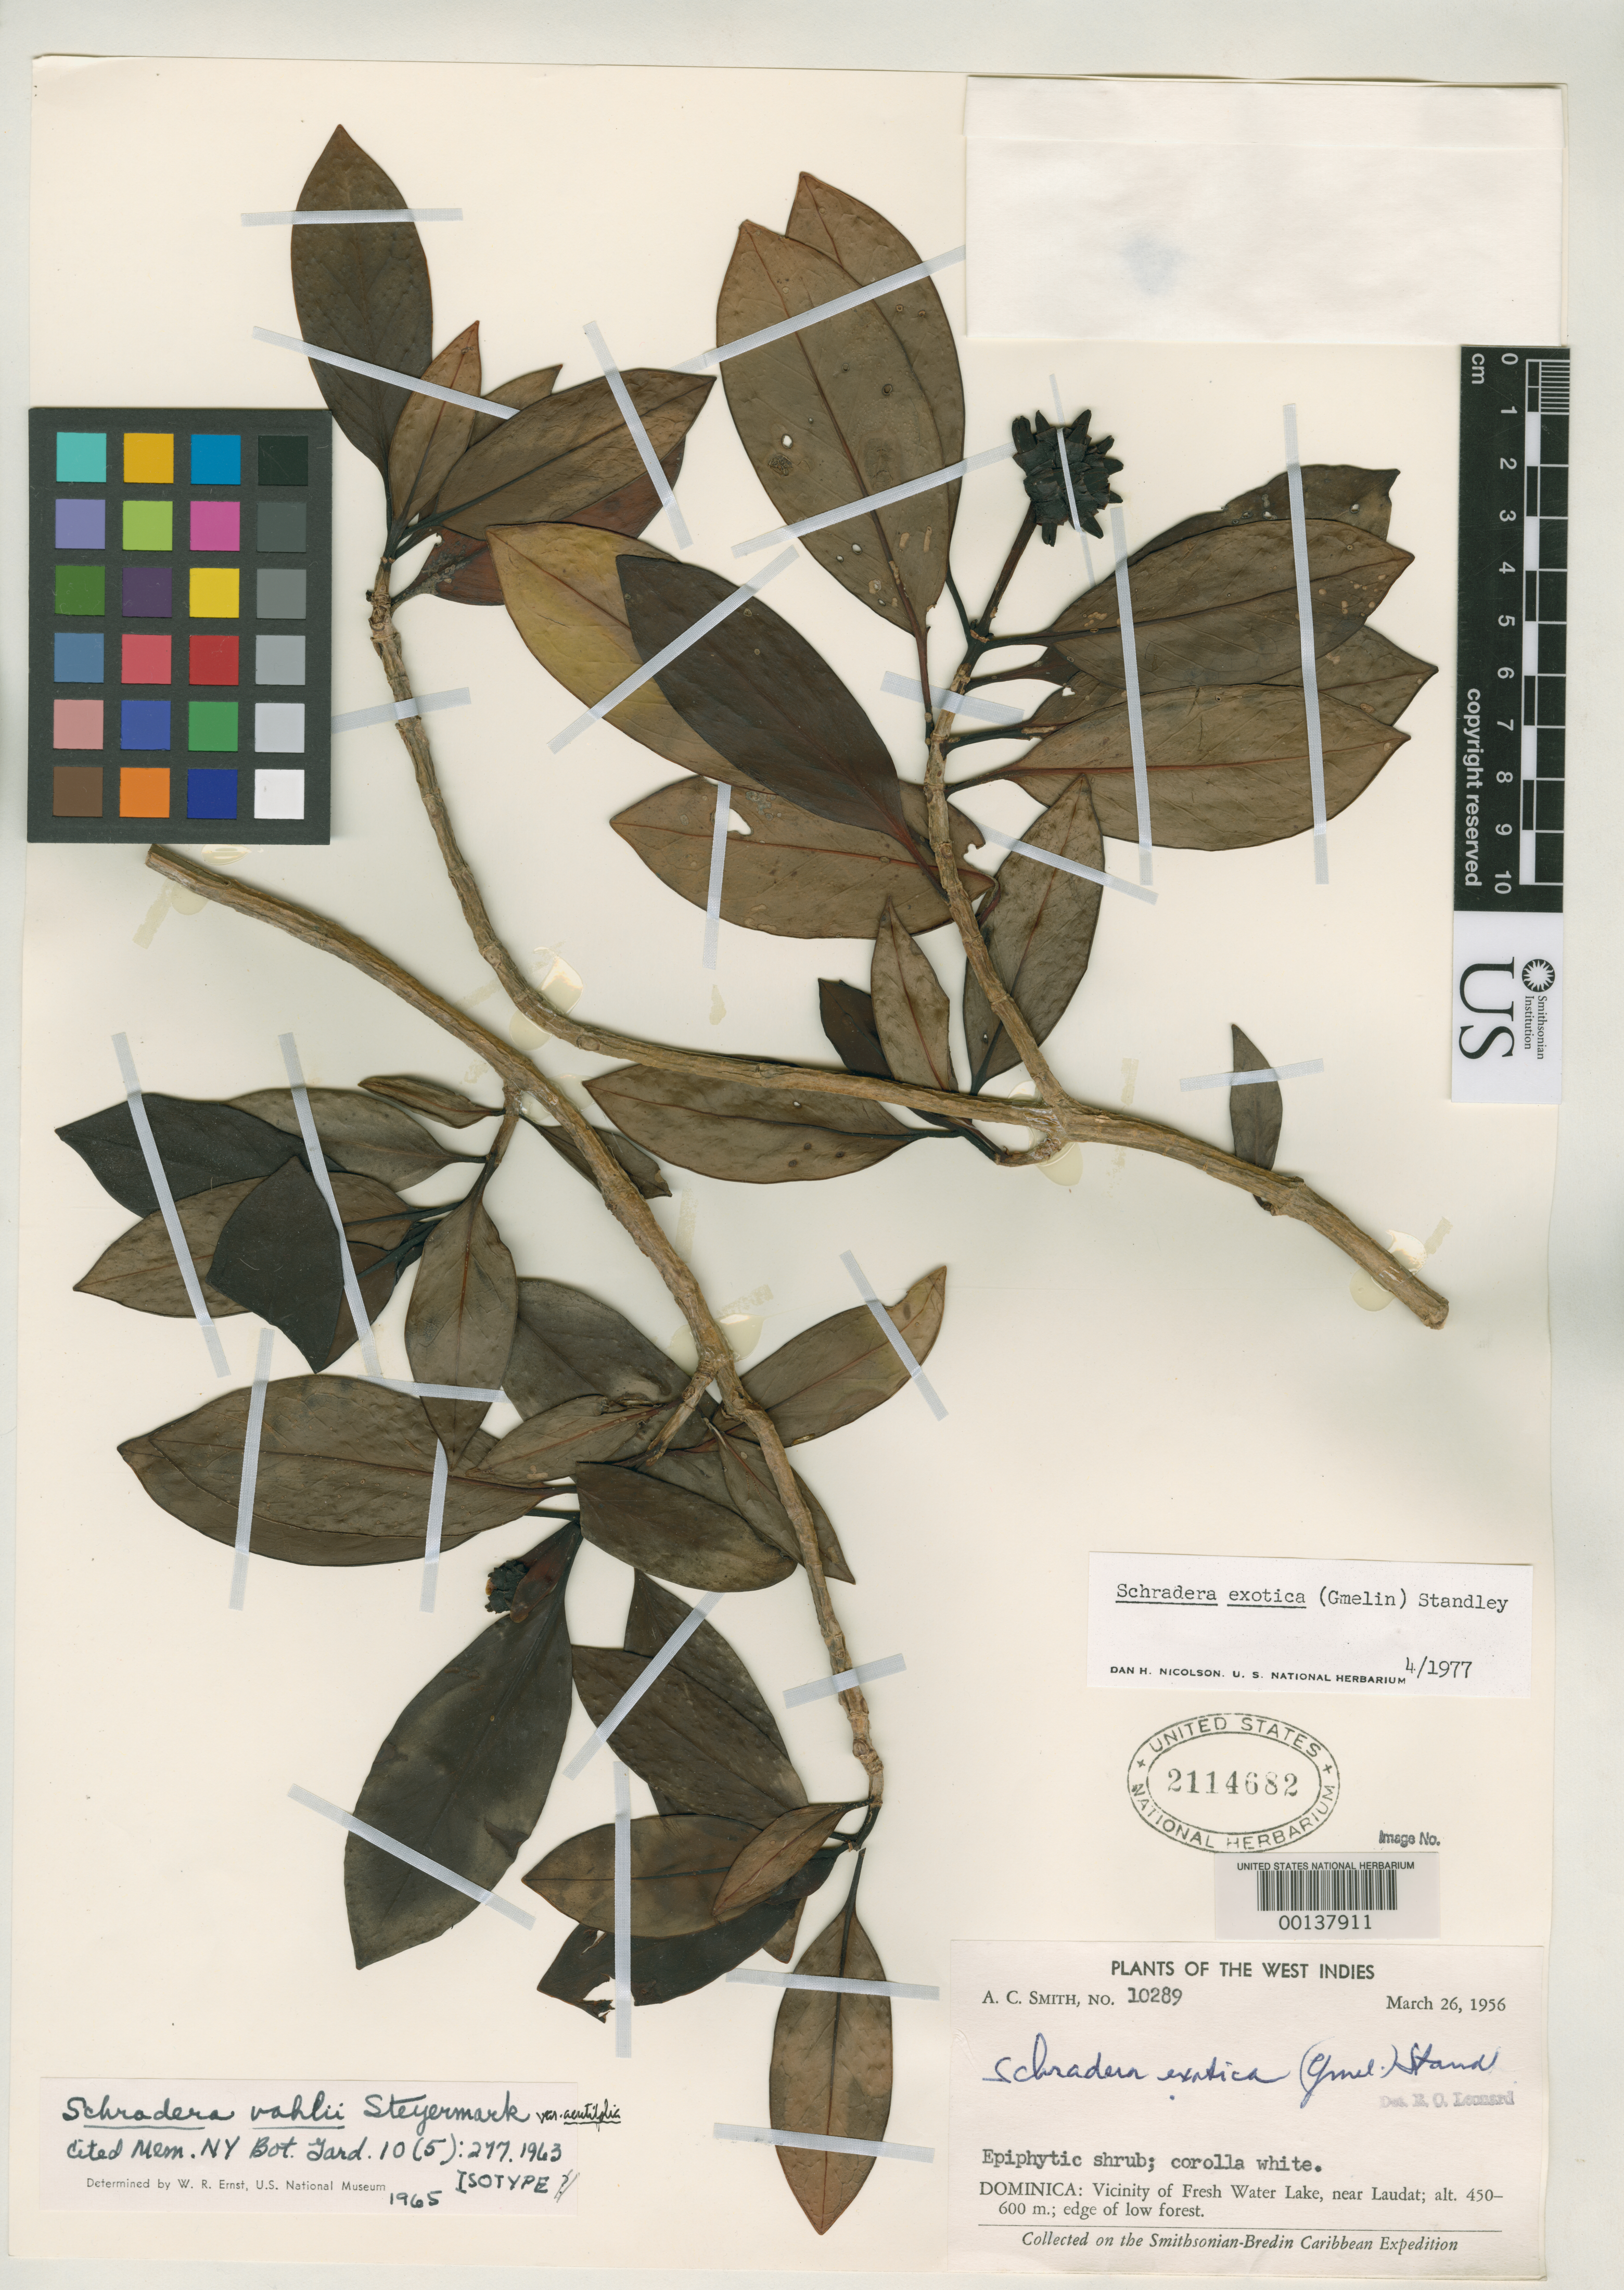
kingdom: Plantae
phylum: Tracheophyta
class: Magnoliopsida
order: Gentianales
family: Rubiaceae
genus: Schradera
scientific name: Schradera vahlii var. acutifolia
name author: Steyerm.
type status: Isotype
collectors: A. C. Smith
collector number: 10289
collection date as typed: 26 Mar 1956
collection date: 1956-03-26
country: Dominica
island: Dominica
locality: Freshwater Lake.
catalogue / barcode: US 2114682